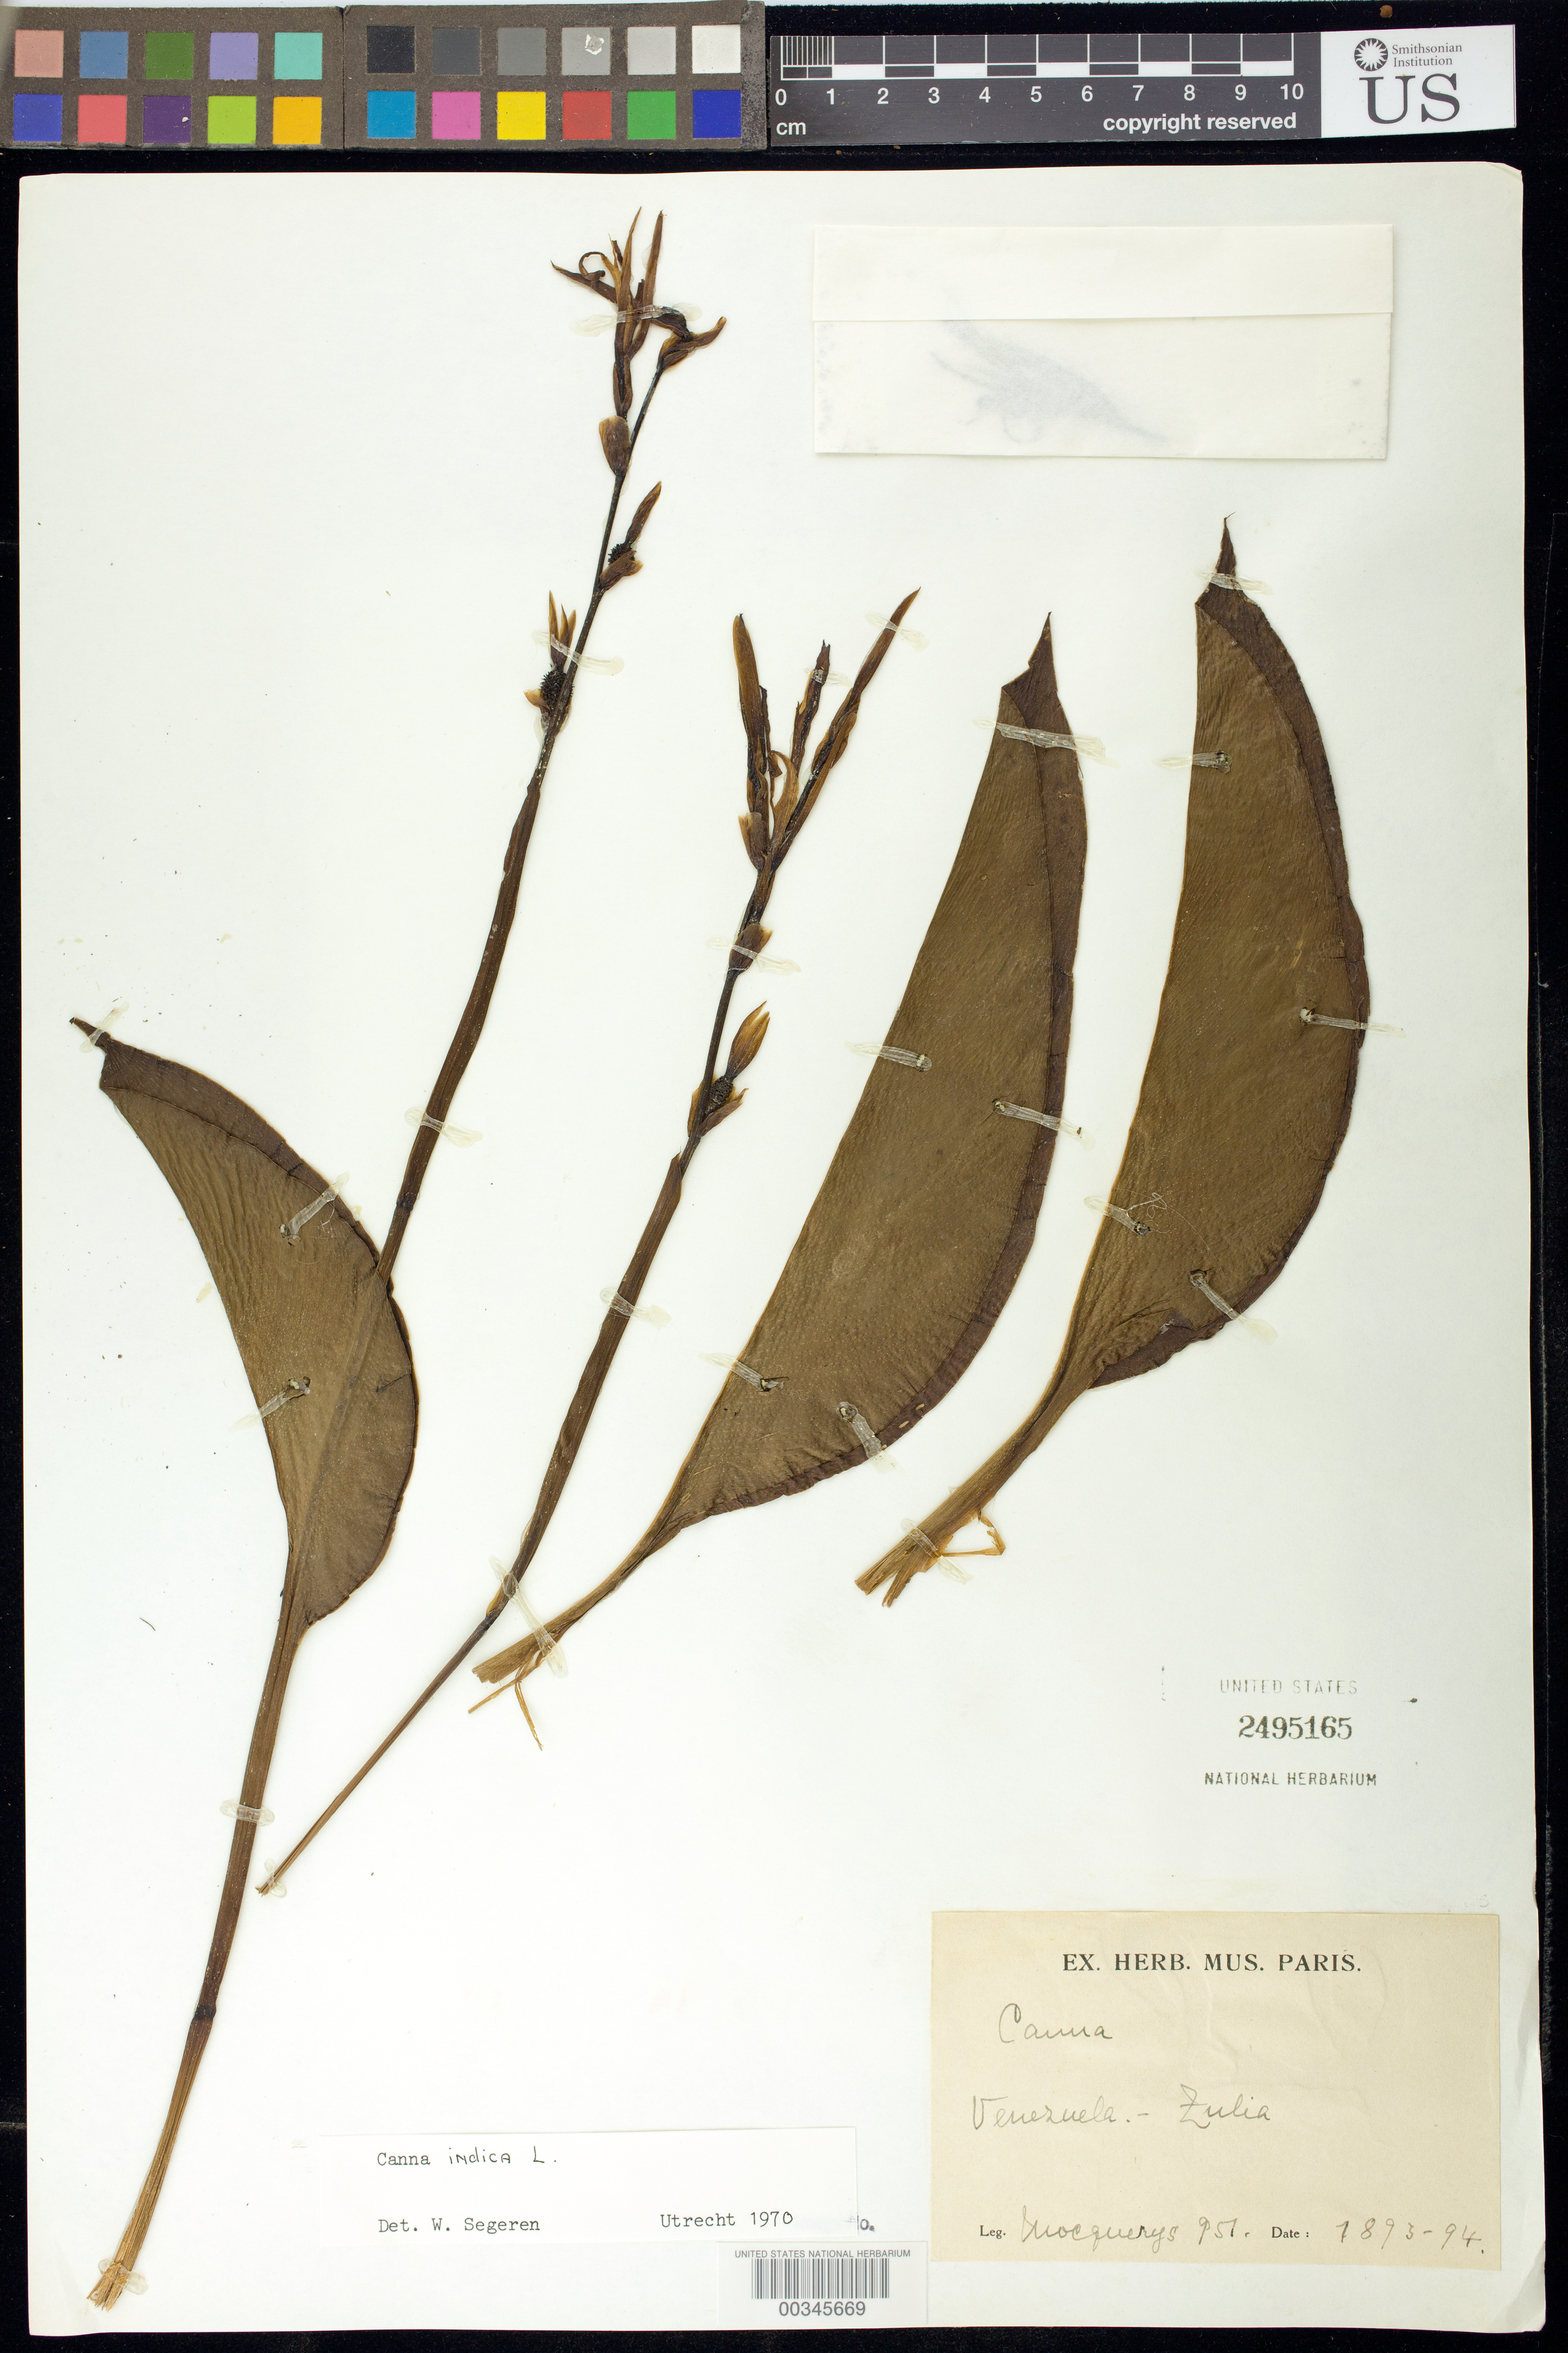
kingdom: Plantae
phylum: Tracheophyta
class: Liliopsida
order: Zingiberales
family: Cannaceae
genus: Canna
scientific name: Canna indica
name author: L.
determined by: Segeren, W.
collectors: A. Mocquerys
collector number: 951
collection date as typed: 1893 to -- -- 1894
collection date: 1893/1894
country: Venezuela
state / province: Zulia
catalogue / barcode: US 2495165